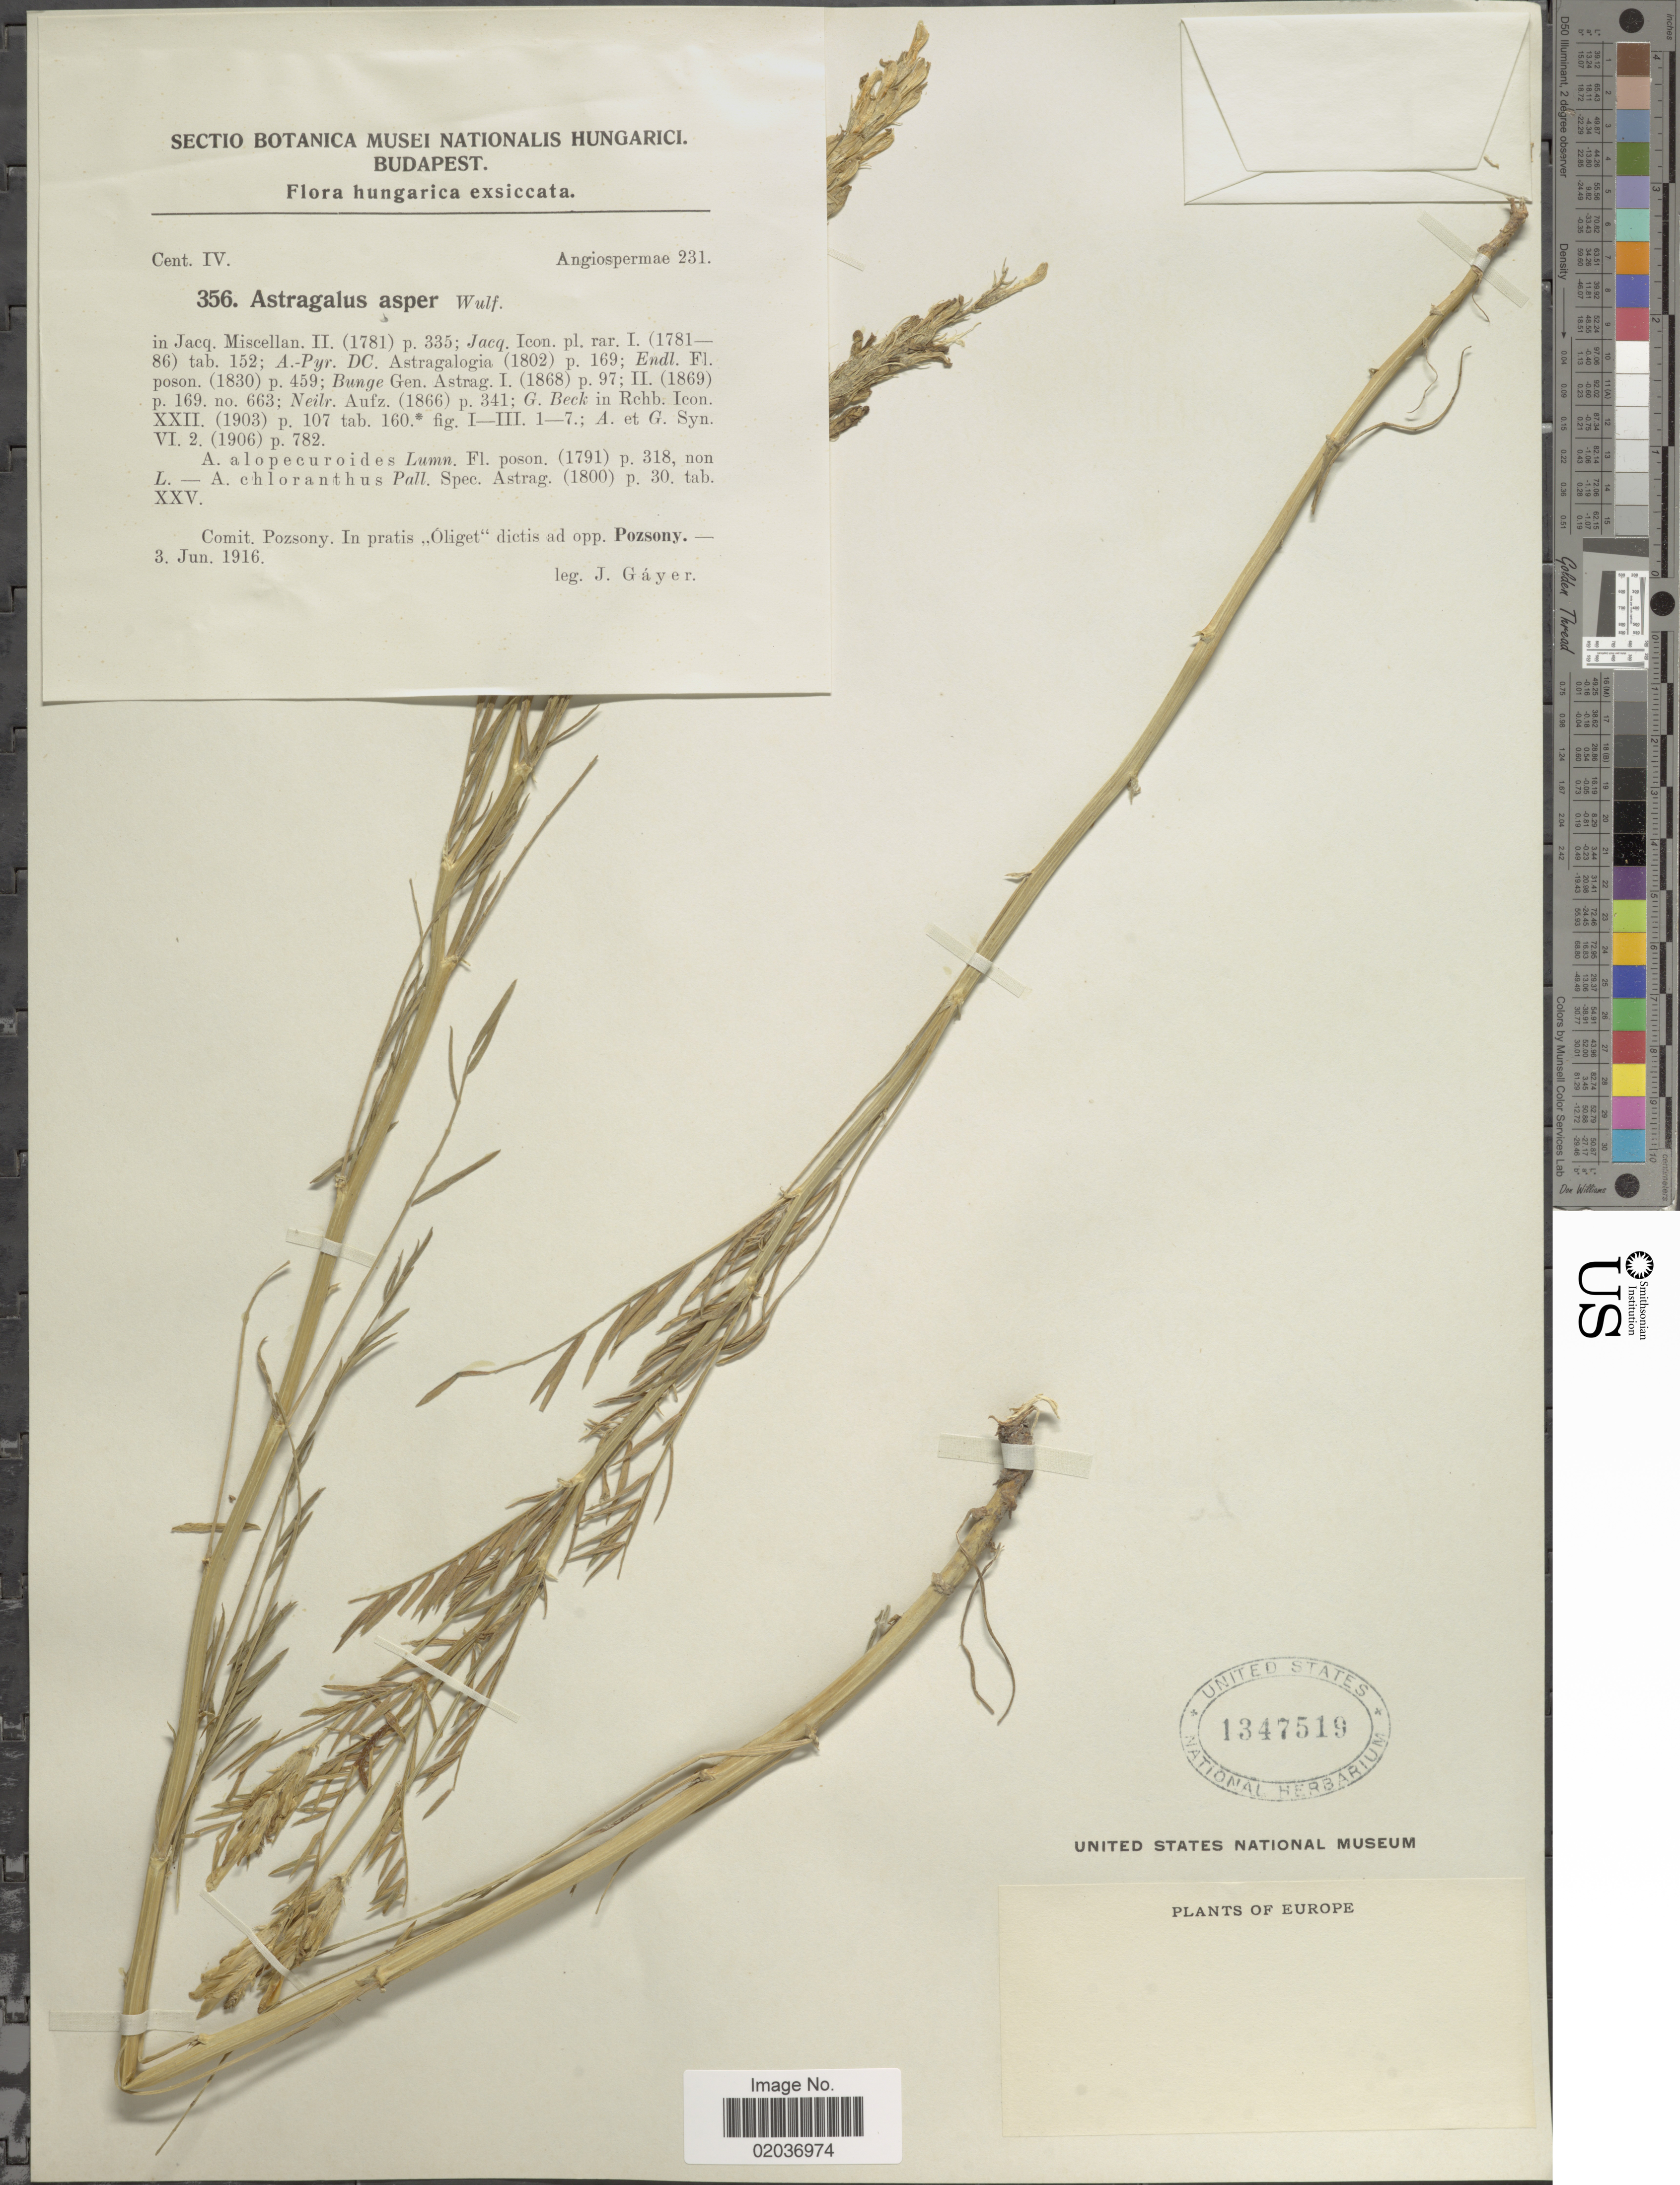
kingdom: Plantae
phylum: Tracheophyta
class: Magnoliopsida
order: Fabales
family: Fabaceae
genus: Astragalus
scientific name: Astragalus asper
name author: Jacq.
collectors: J. Gayer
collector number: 356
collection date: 1916-06-03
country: Hungary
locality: Pozsony. In pratis Oliget dictis ad opp. Pozsony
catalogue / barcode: US 1347519